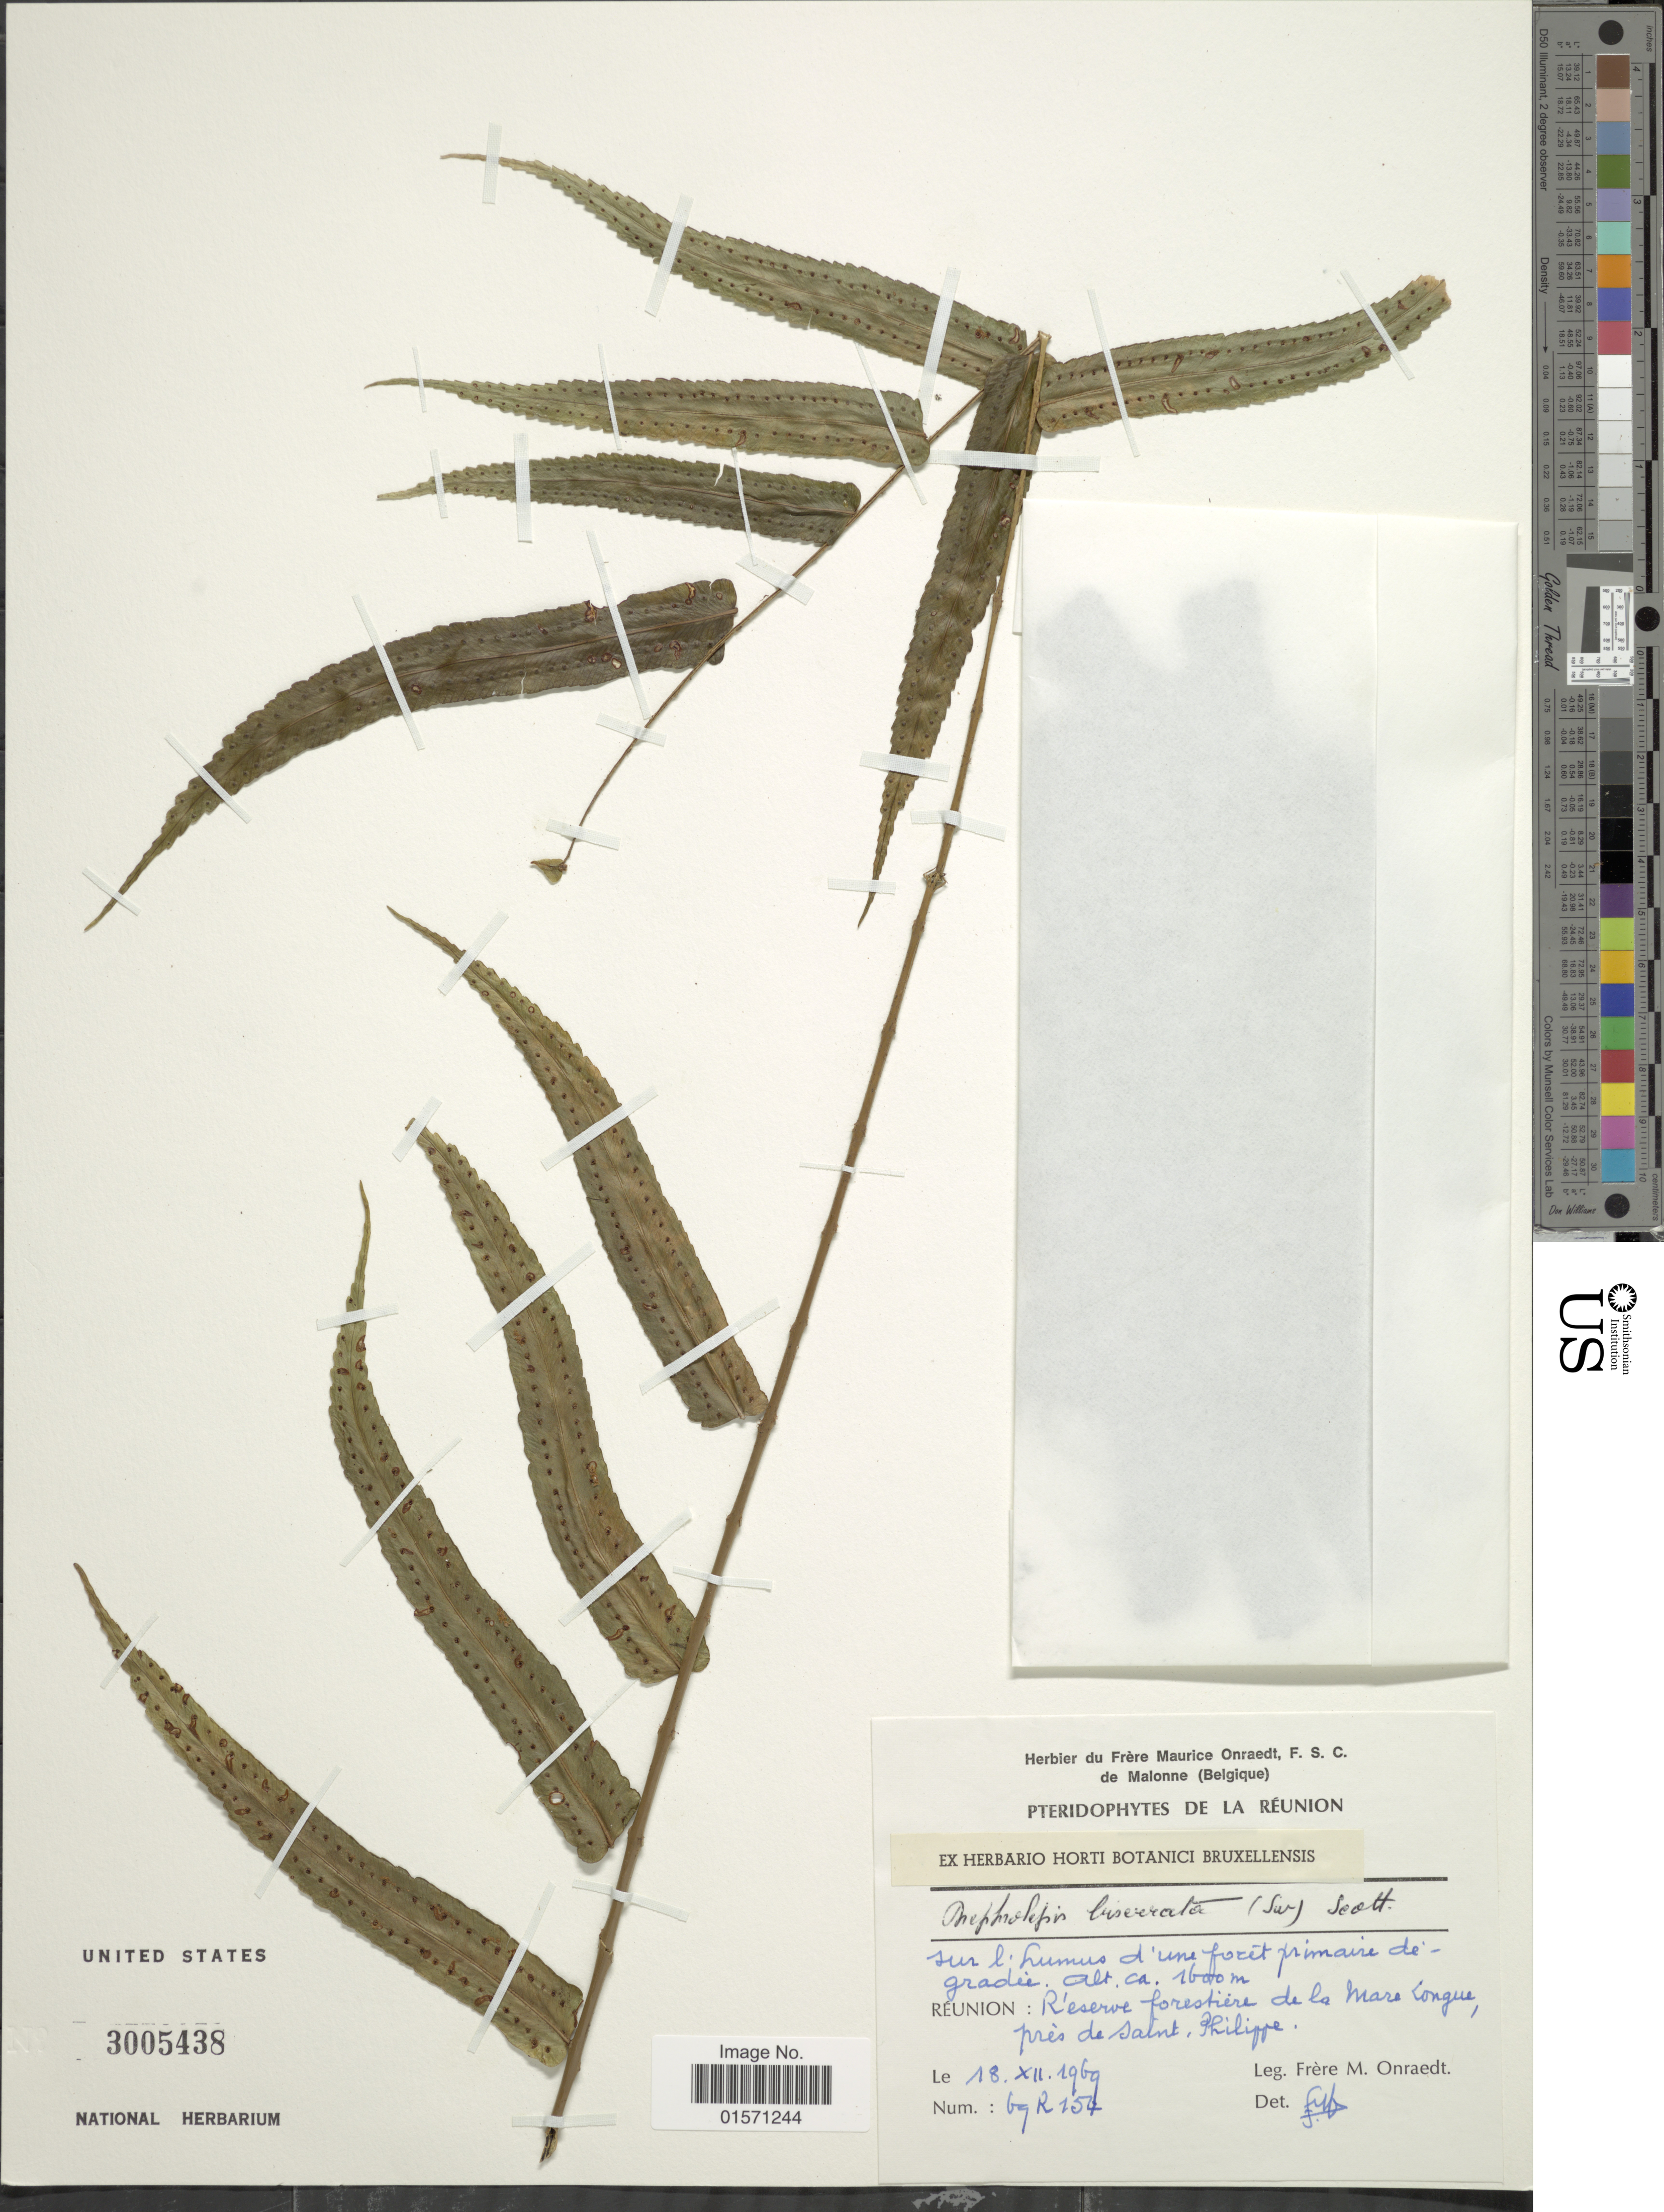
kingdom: Plantae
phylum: Tracheophyta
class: Polypodiopsida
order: Polypodiales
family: Nephrolepidaceae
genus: Nephrolepis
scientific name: Nephrolepis biserrata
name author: (Sw.) Schott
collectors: F. Onraedt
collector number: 69R154*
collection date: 1969-12-18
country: Reunion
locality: R'eserve forestiere de la Mare Congue près de saint, Philippe [interpreted]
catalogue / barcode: US 3005438